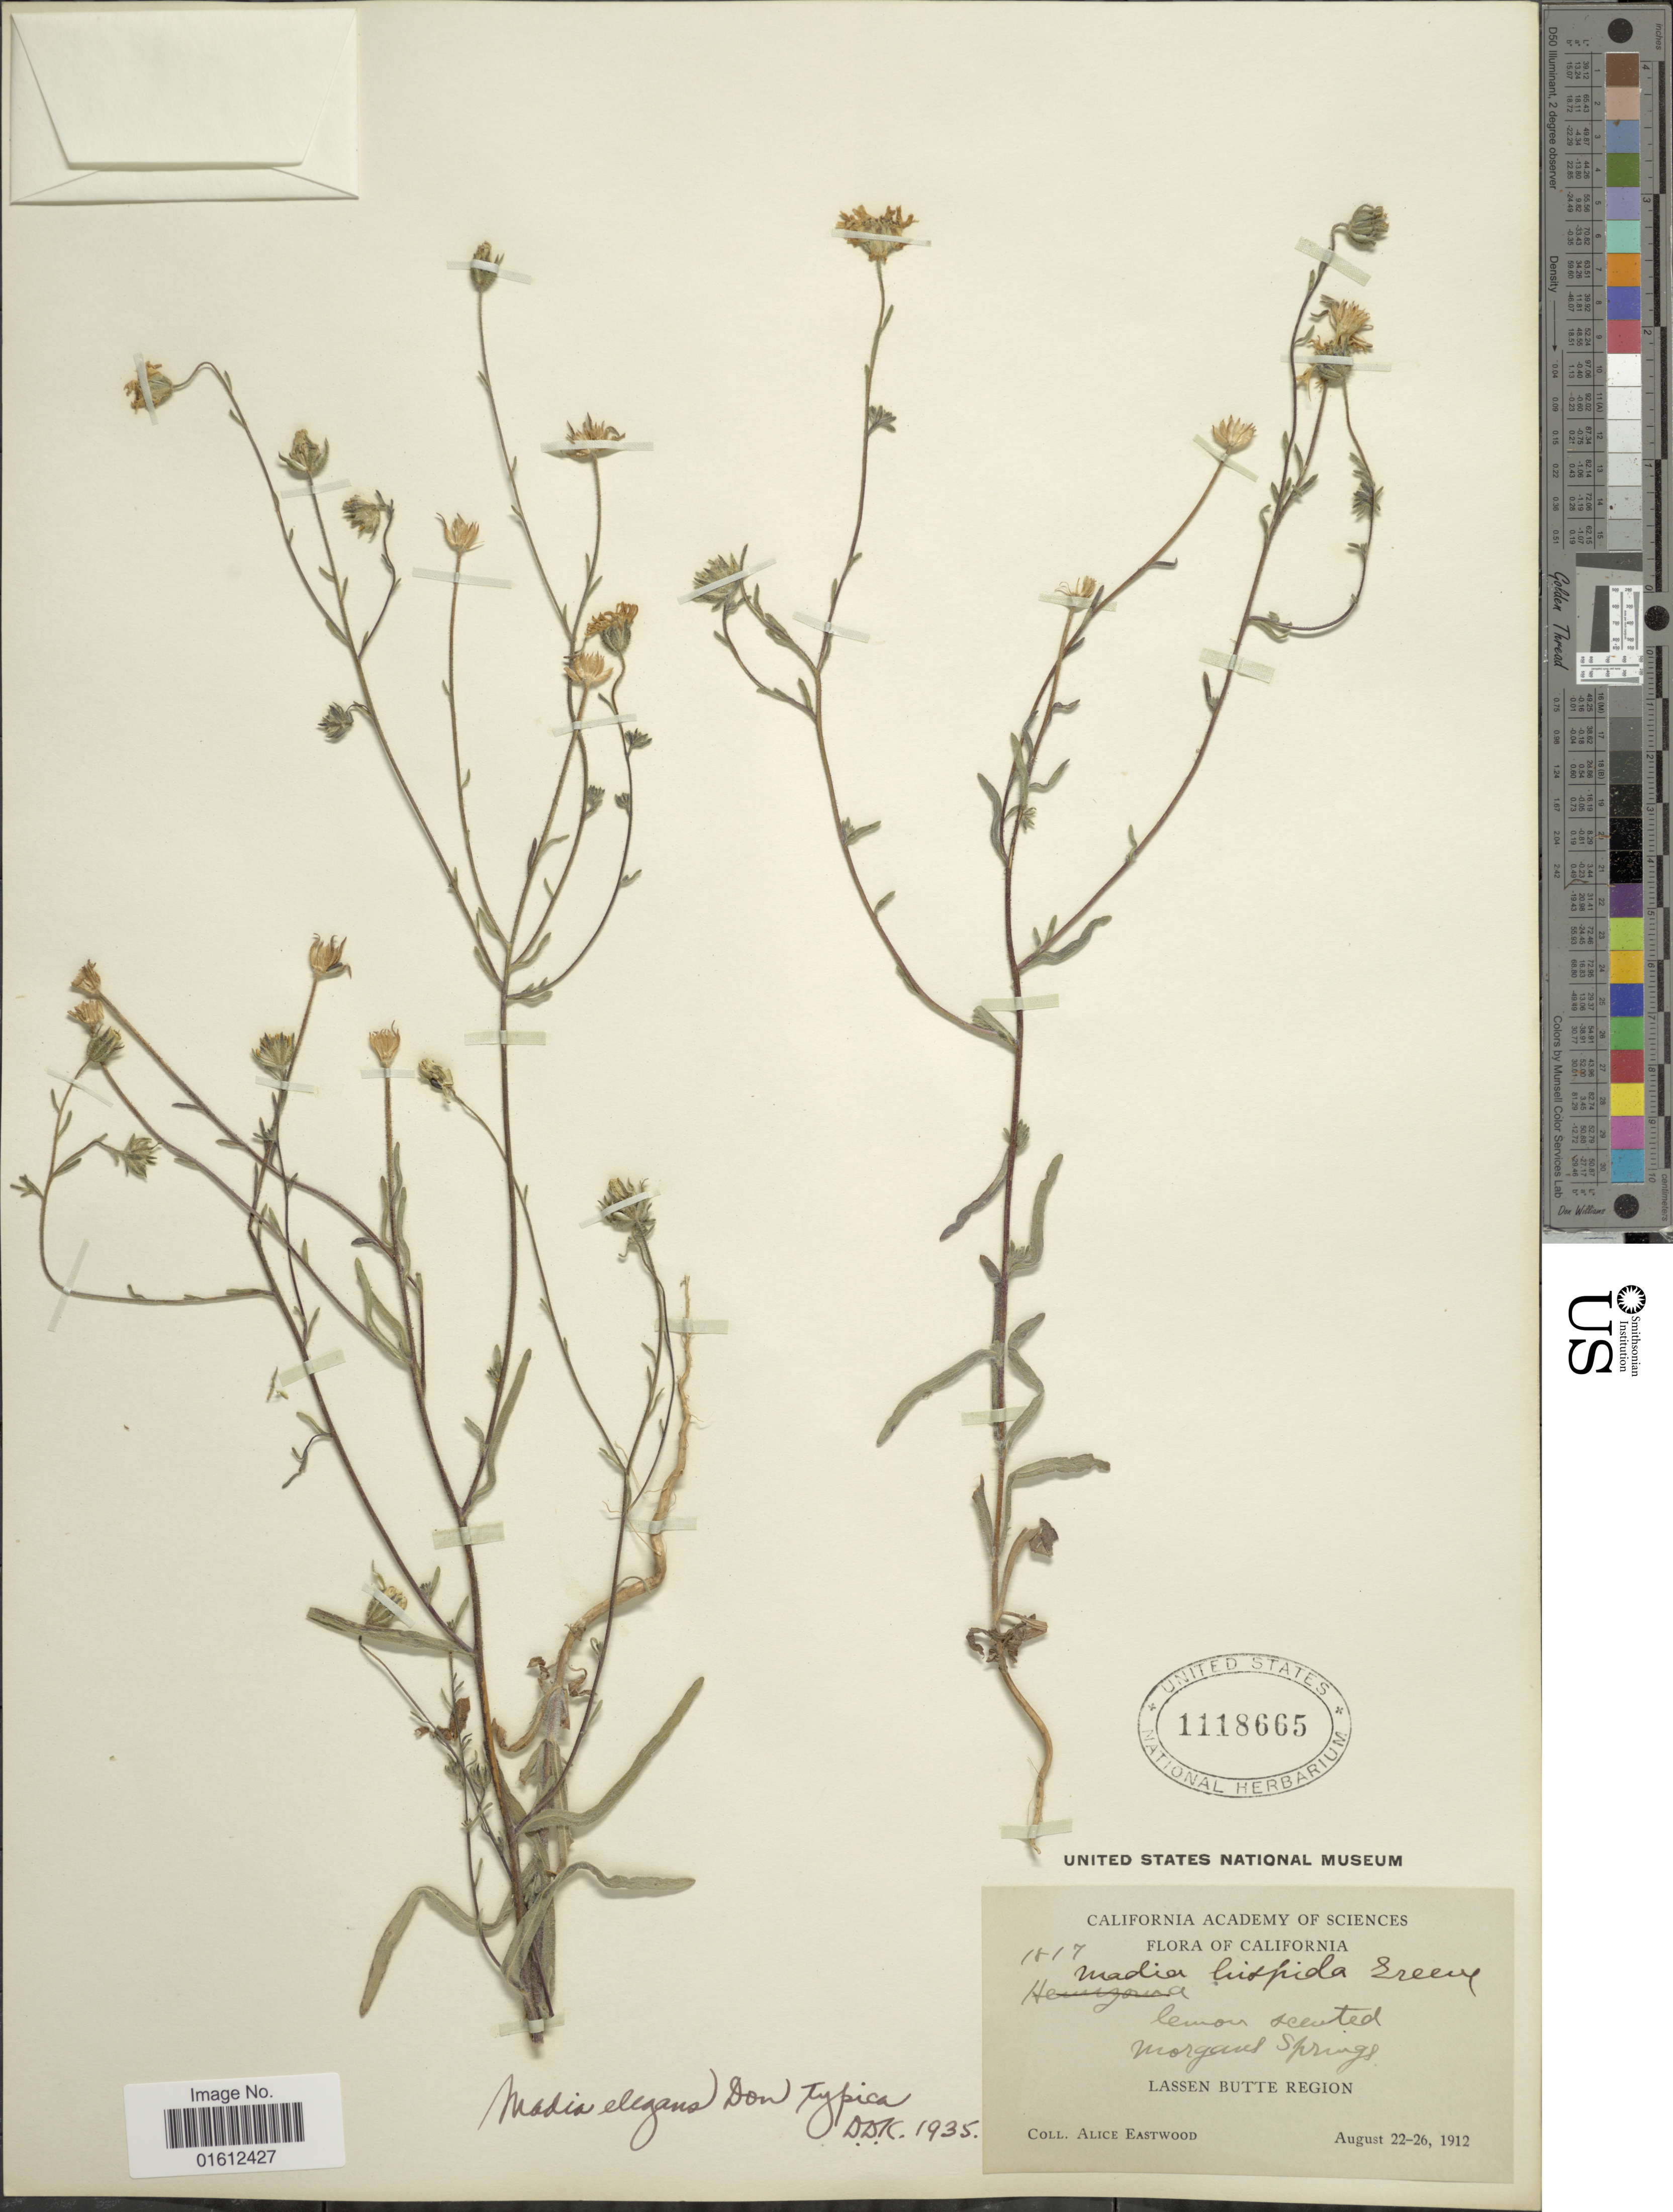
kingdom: Plantae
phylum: Tracheophyta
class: Magnoliopsida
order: Asterales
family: Asteraceae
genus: Madia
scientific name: Madia elegans subsp. elegans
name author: D. Don ex Lindl.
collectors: A. Eastwood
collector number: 1817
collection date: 1912-08-22/1912-08-26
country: United States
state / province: California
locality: Morgans Springs. Lassen Butte Region.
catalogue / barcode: US 1118665